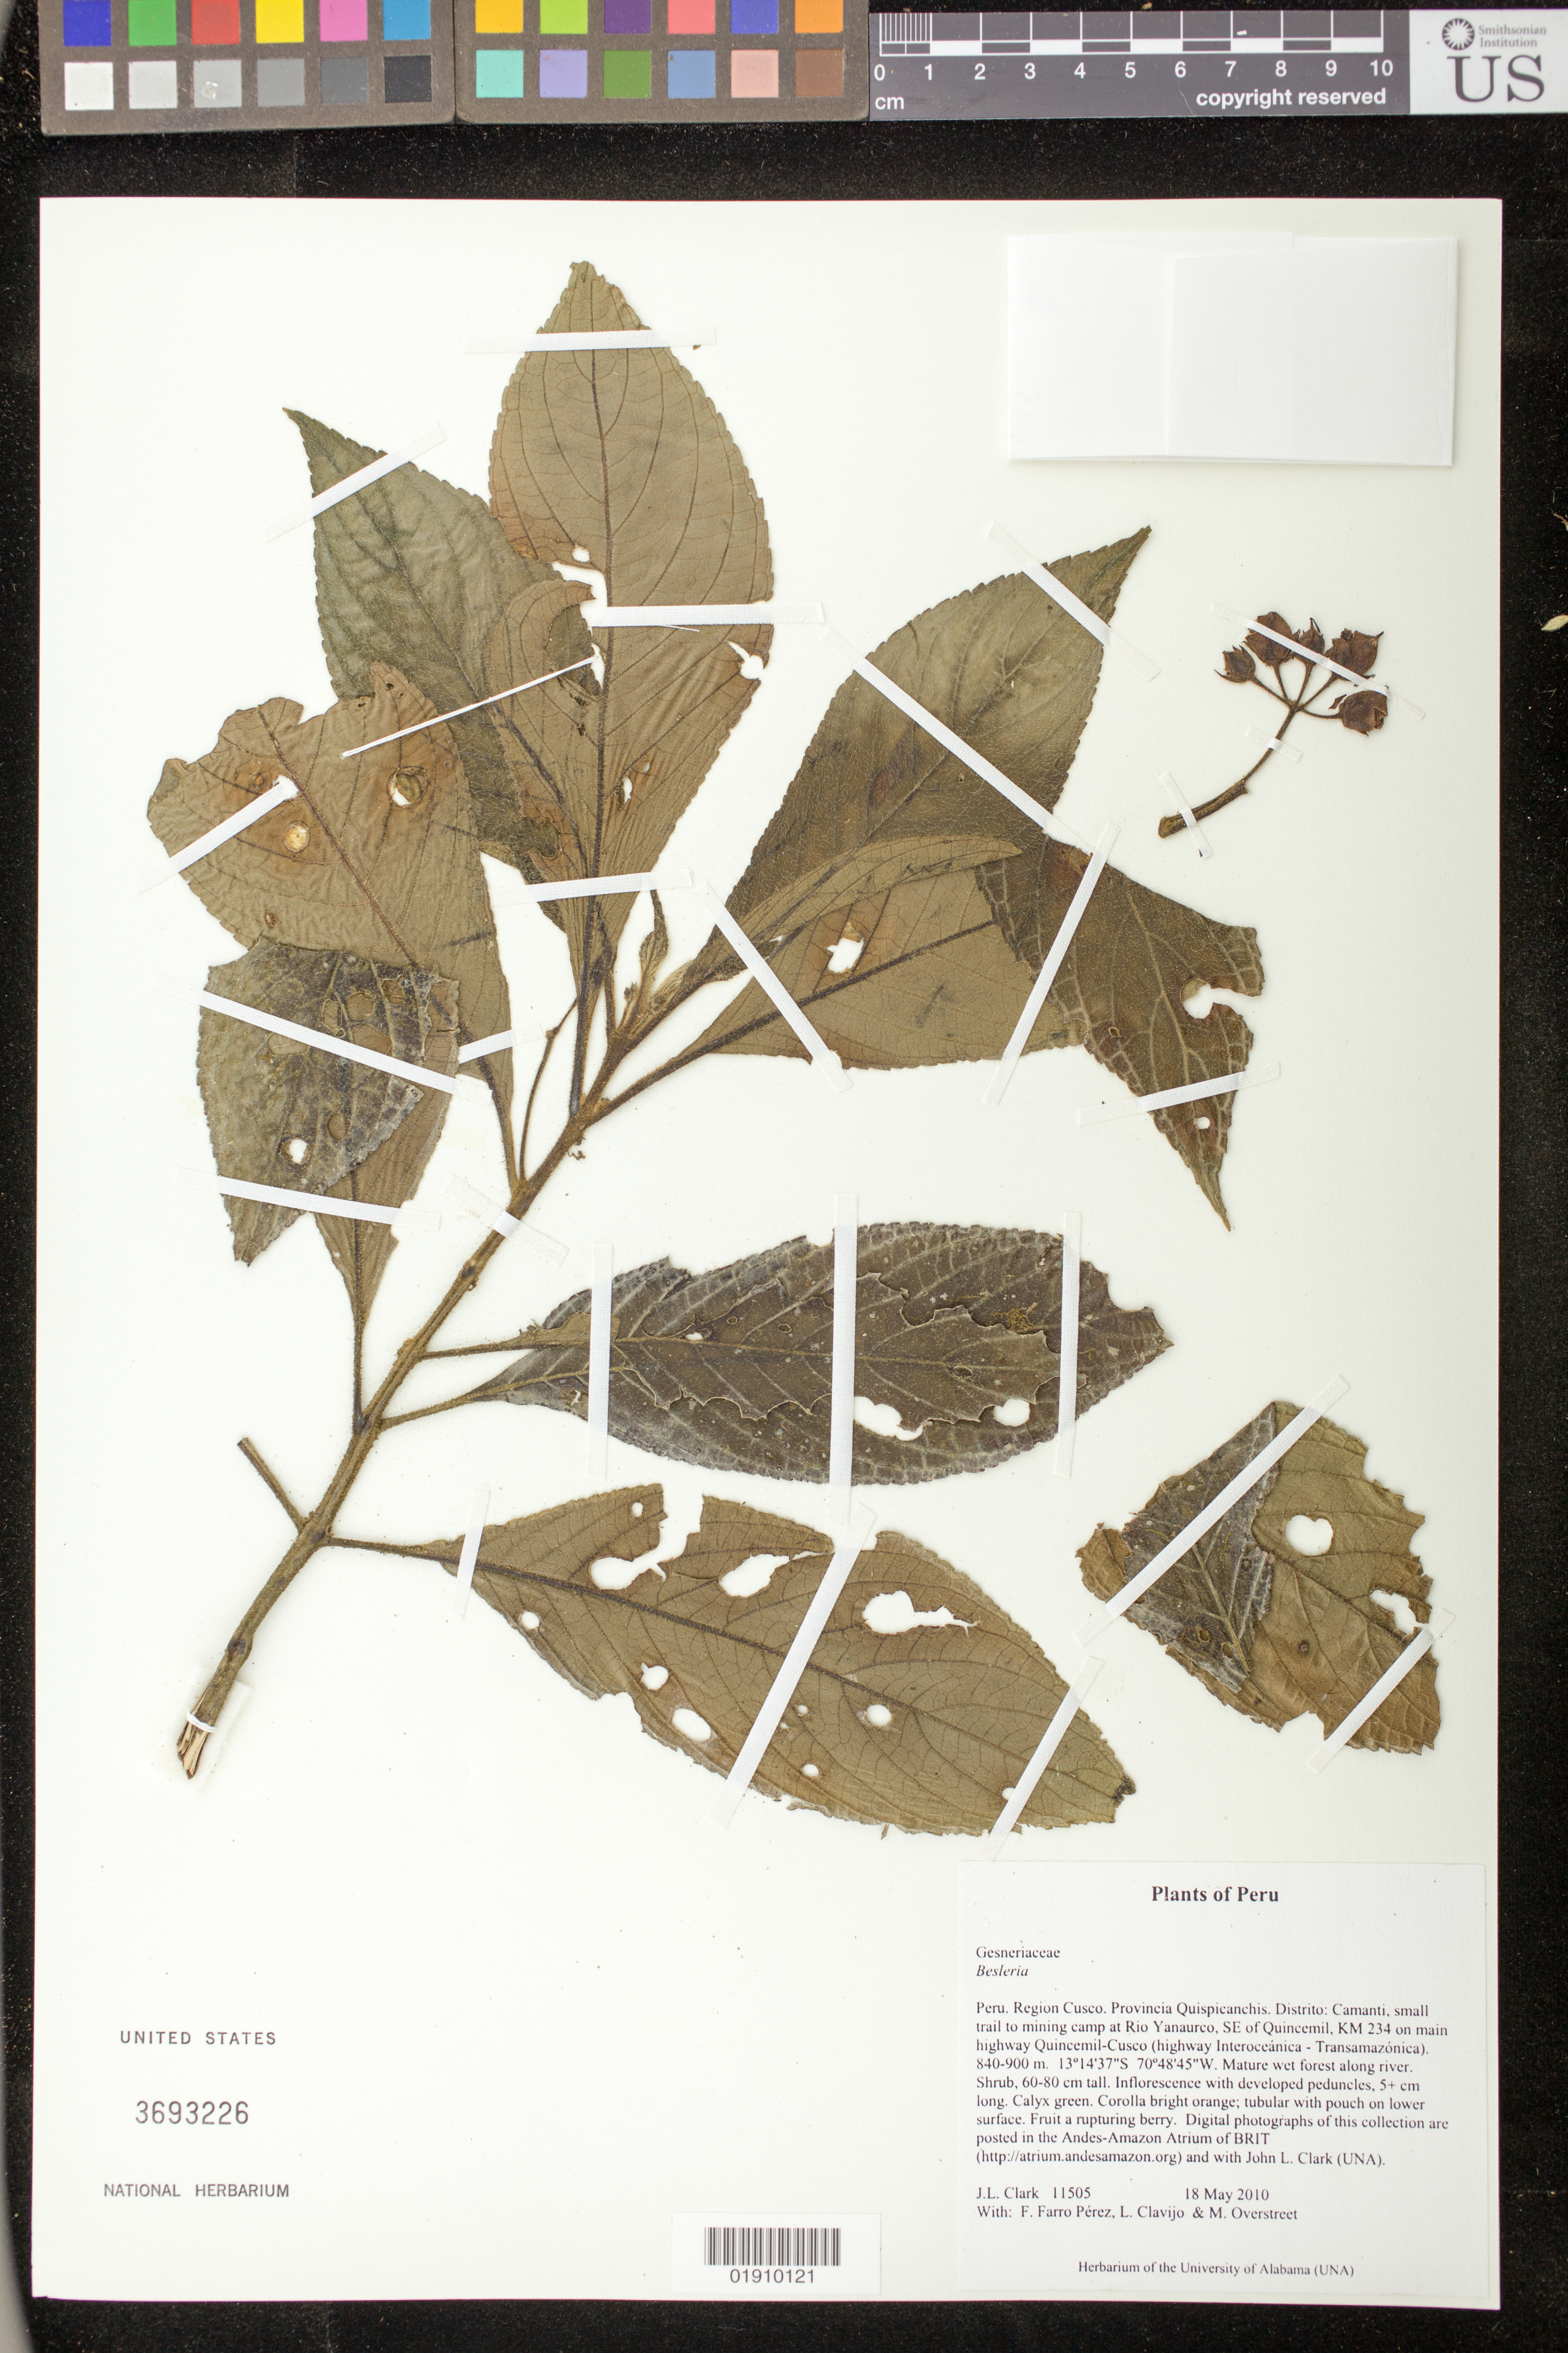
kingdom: Plantae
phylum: Tracheophyta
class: Magnoliopsida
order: Lamiales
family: Gesneriaceae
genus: Besleria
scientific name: Besleria sp.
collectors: J. L. Clark, F. Farro Pérez, L. Clavijo & M. Overstreet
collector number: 11505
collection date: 2010-05-18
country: Peru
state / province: Cusco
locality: Provincia Quispicanchis. Distrito: Camanti, small trail to mining camp at Rio Yanaurco, SE of Quincemil, KM 234 on main highway Quincemil-Cusco (highway Interoceánica - Transamazónica).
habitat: Mature wet forest along river.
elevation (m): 840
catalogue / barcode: US 3693226